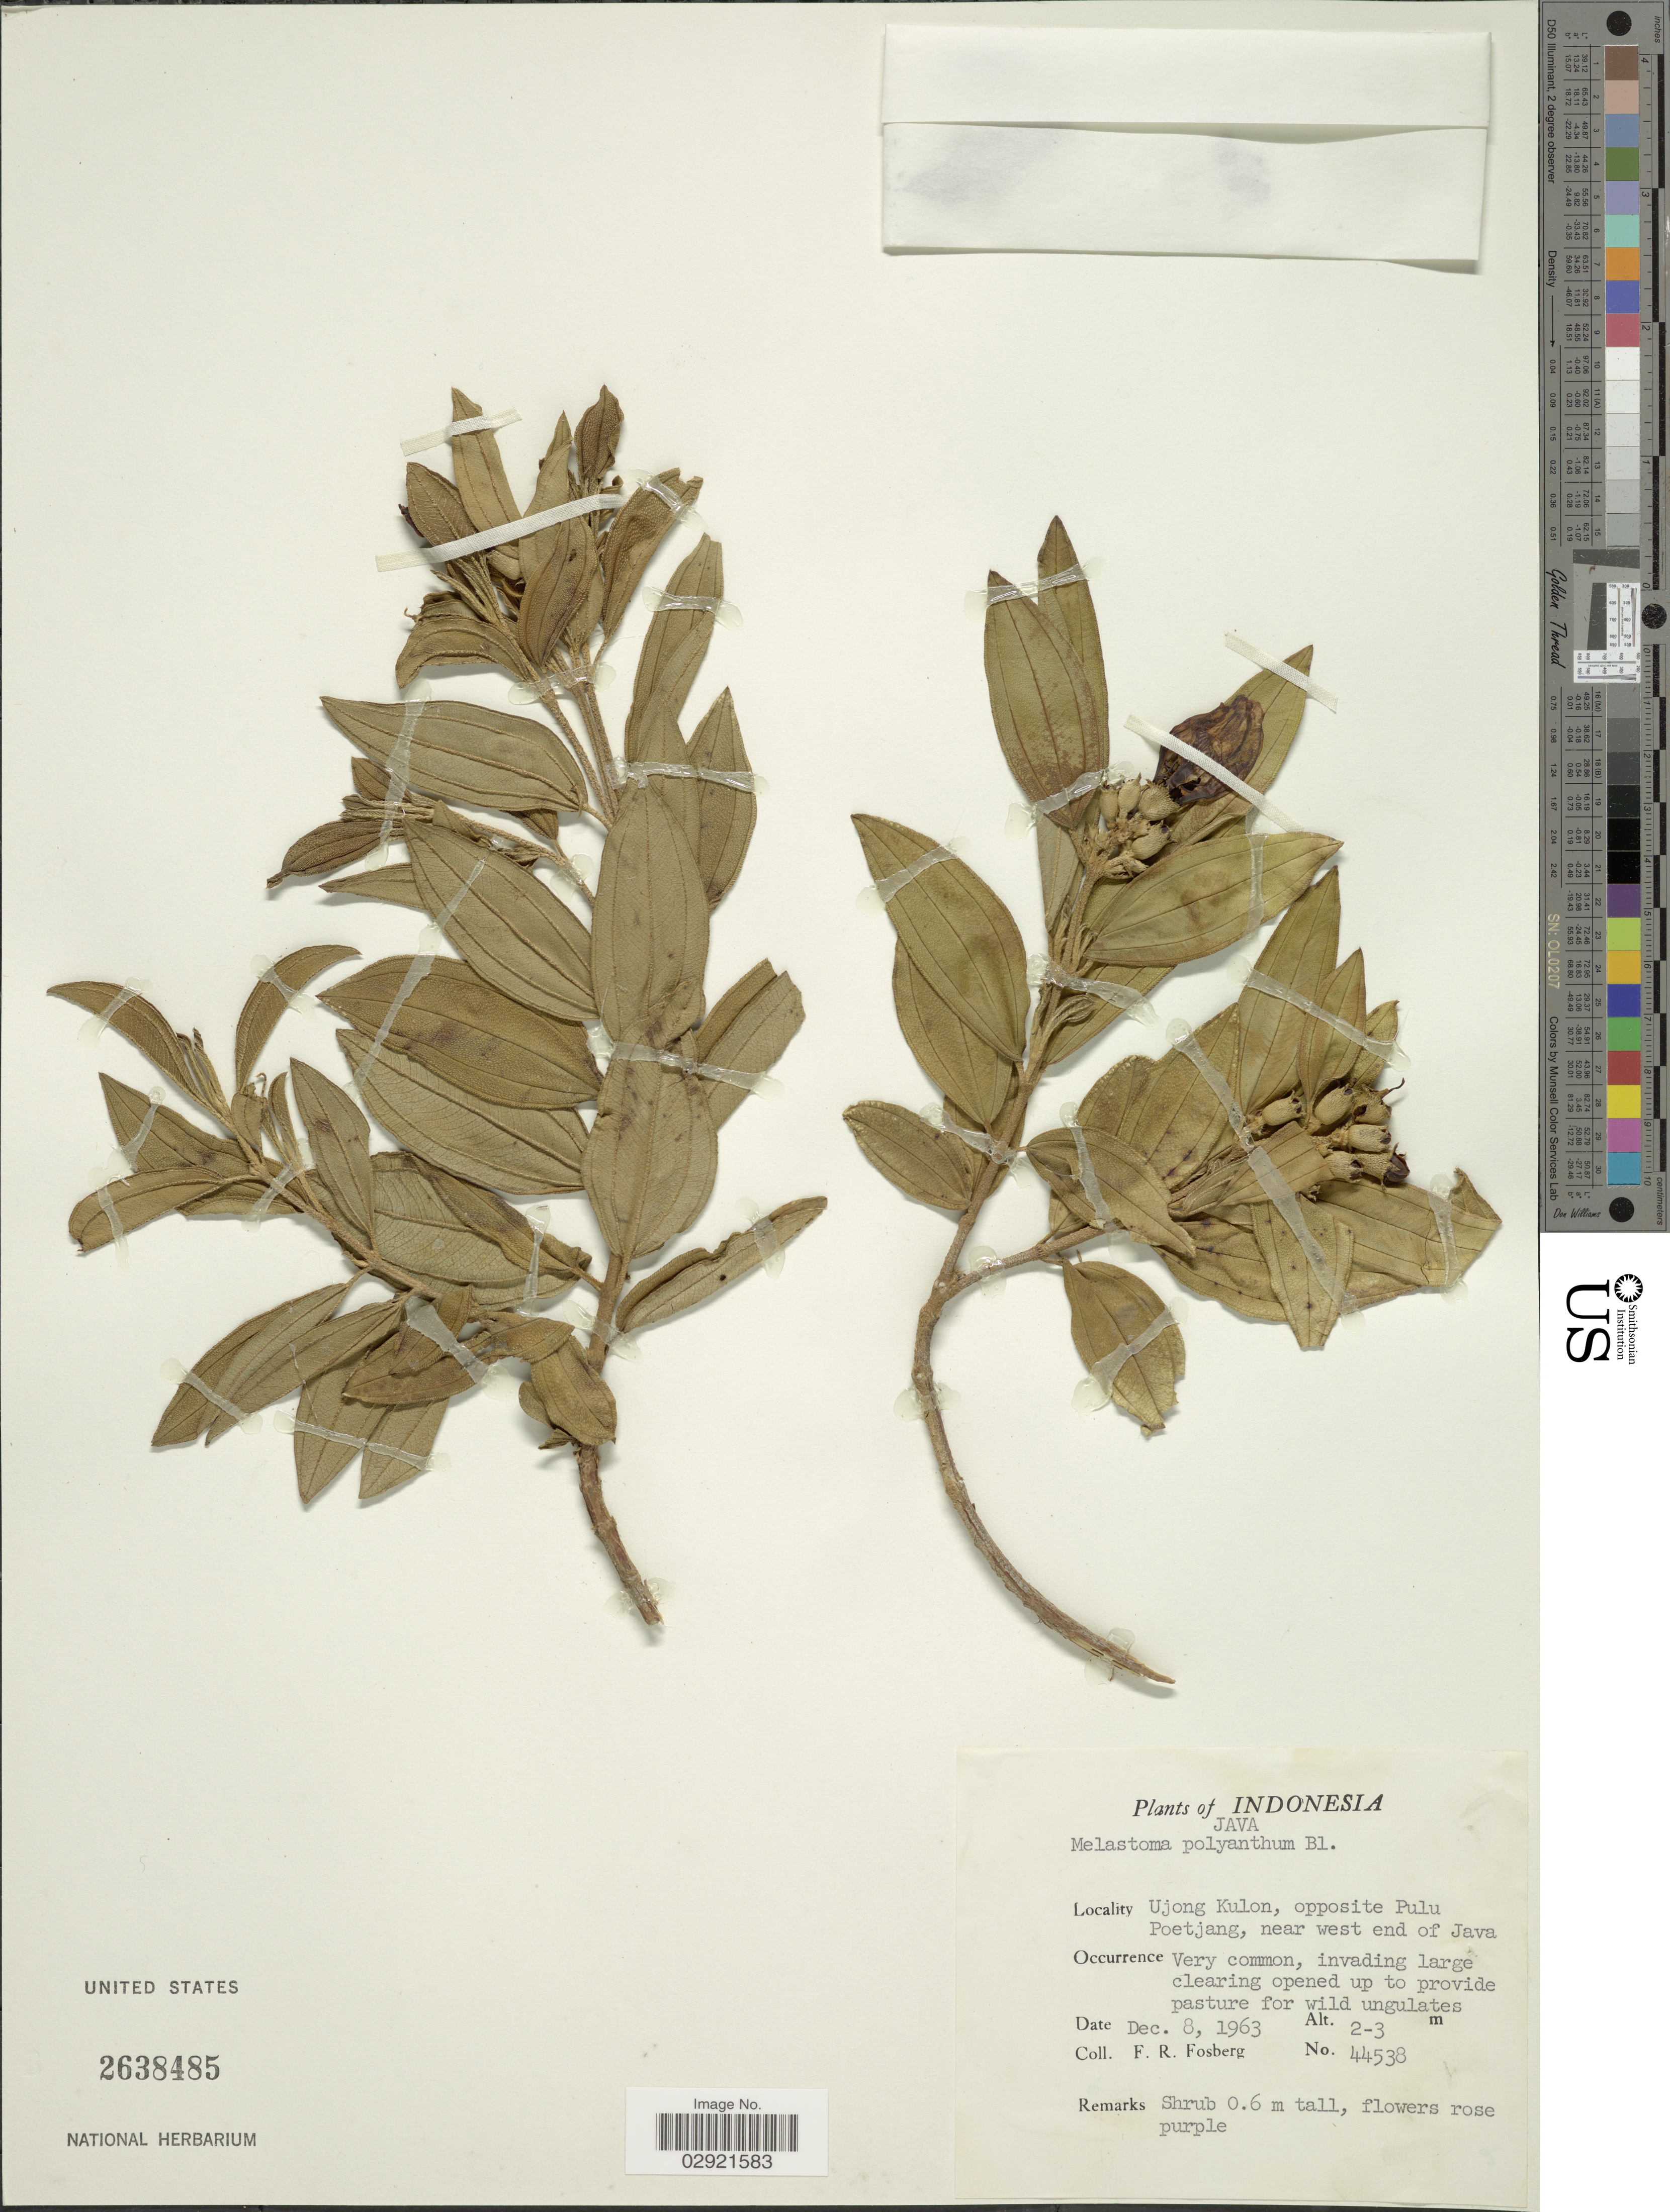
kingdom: Plantae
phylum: Tracheophyta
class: Magnoliopsida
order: Myrtales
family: Melastomataceae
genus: Melastoma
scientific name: Melastoma malabathricum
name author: L.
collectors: F. R. Fosberg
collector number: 44538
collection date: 1963-12-08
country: Indonesia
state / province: Java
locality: Ujong Kulon, opposite Pulu Poetjang, near west end of Java.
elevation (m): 2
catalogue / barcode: US 2638485